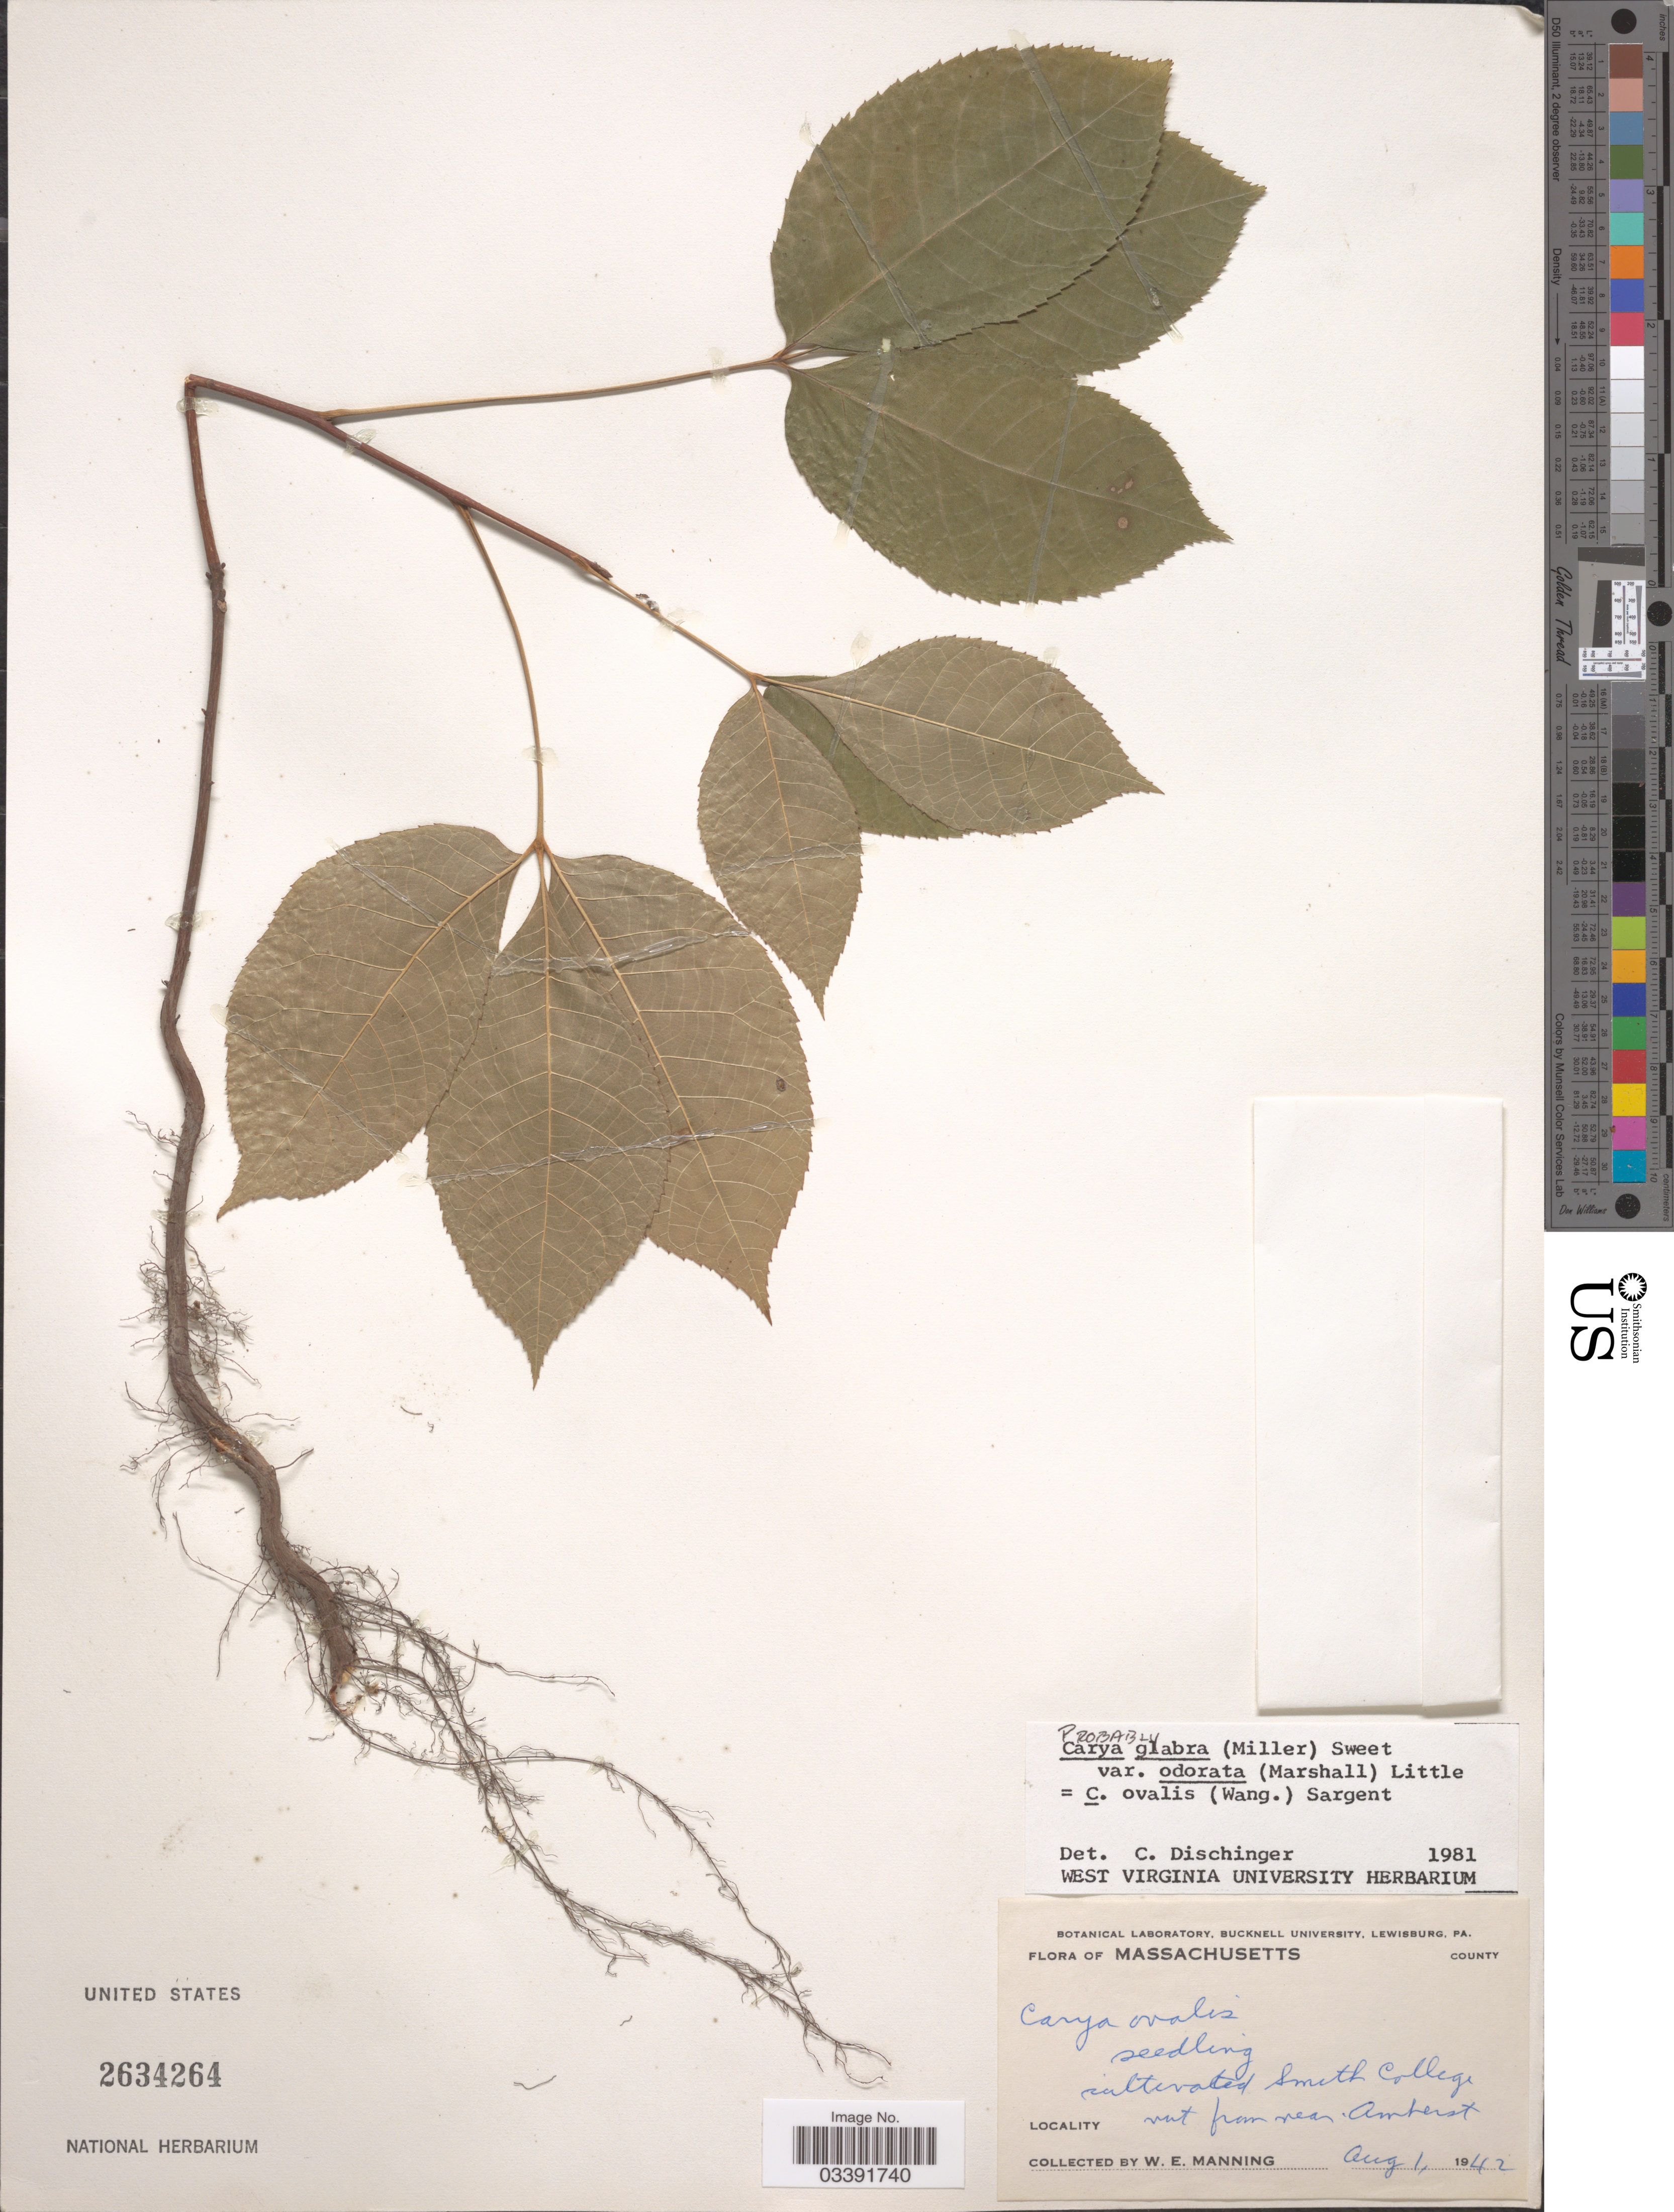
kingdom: Plantae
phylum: Tracheophyta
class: Magnoliopsida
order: Fagales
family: Juglandaceae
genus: Carya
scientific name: Carya glabra var. odorata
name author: (Marshall) Little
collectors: W. Manning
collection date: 1942-08-01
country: United States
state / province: Massachusetts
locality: Smith College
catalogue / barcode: US 2634264